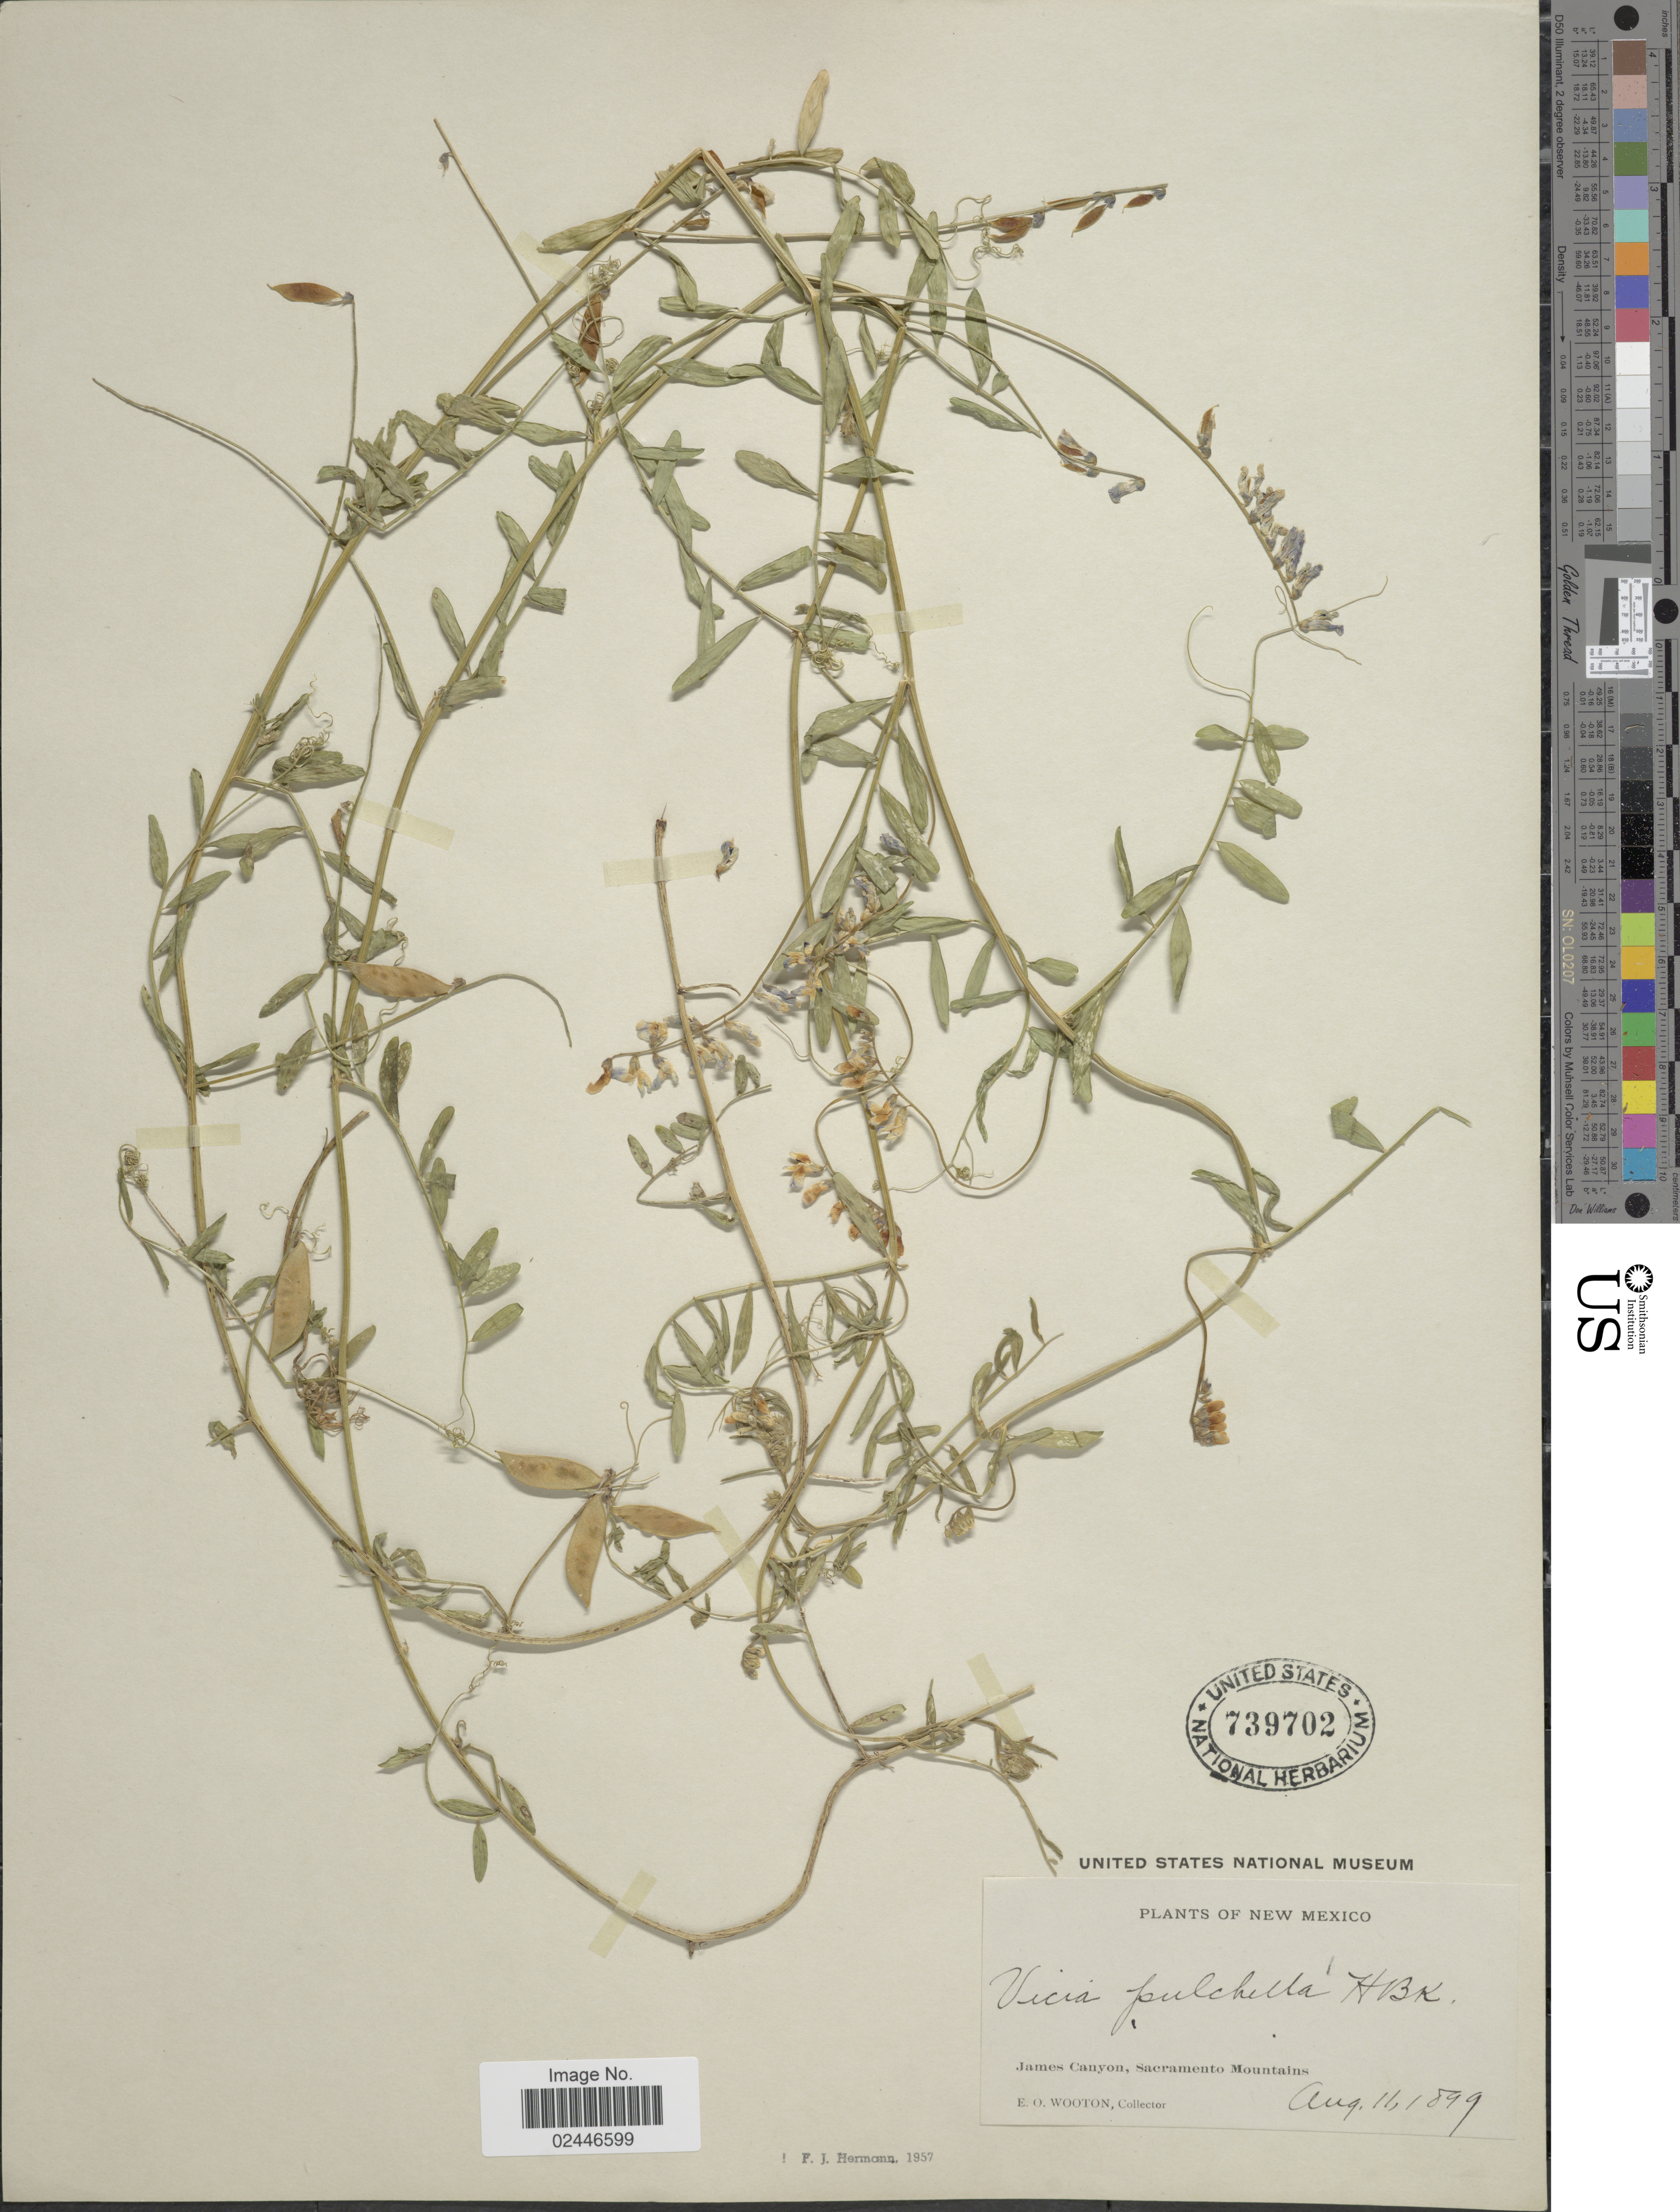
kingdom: Plantae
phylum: Tracheophyta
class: Magnoliopsida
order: Fabales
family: Fabaceae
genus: Vicia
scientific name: Vicia pulchella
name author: Kunth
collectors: E. O. Wooton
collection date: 1899-08-11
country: United States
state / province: New Mexico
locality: James Canyon, Sacramento Mountains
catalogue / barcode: US 739702